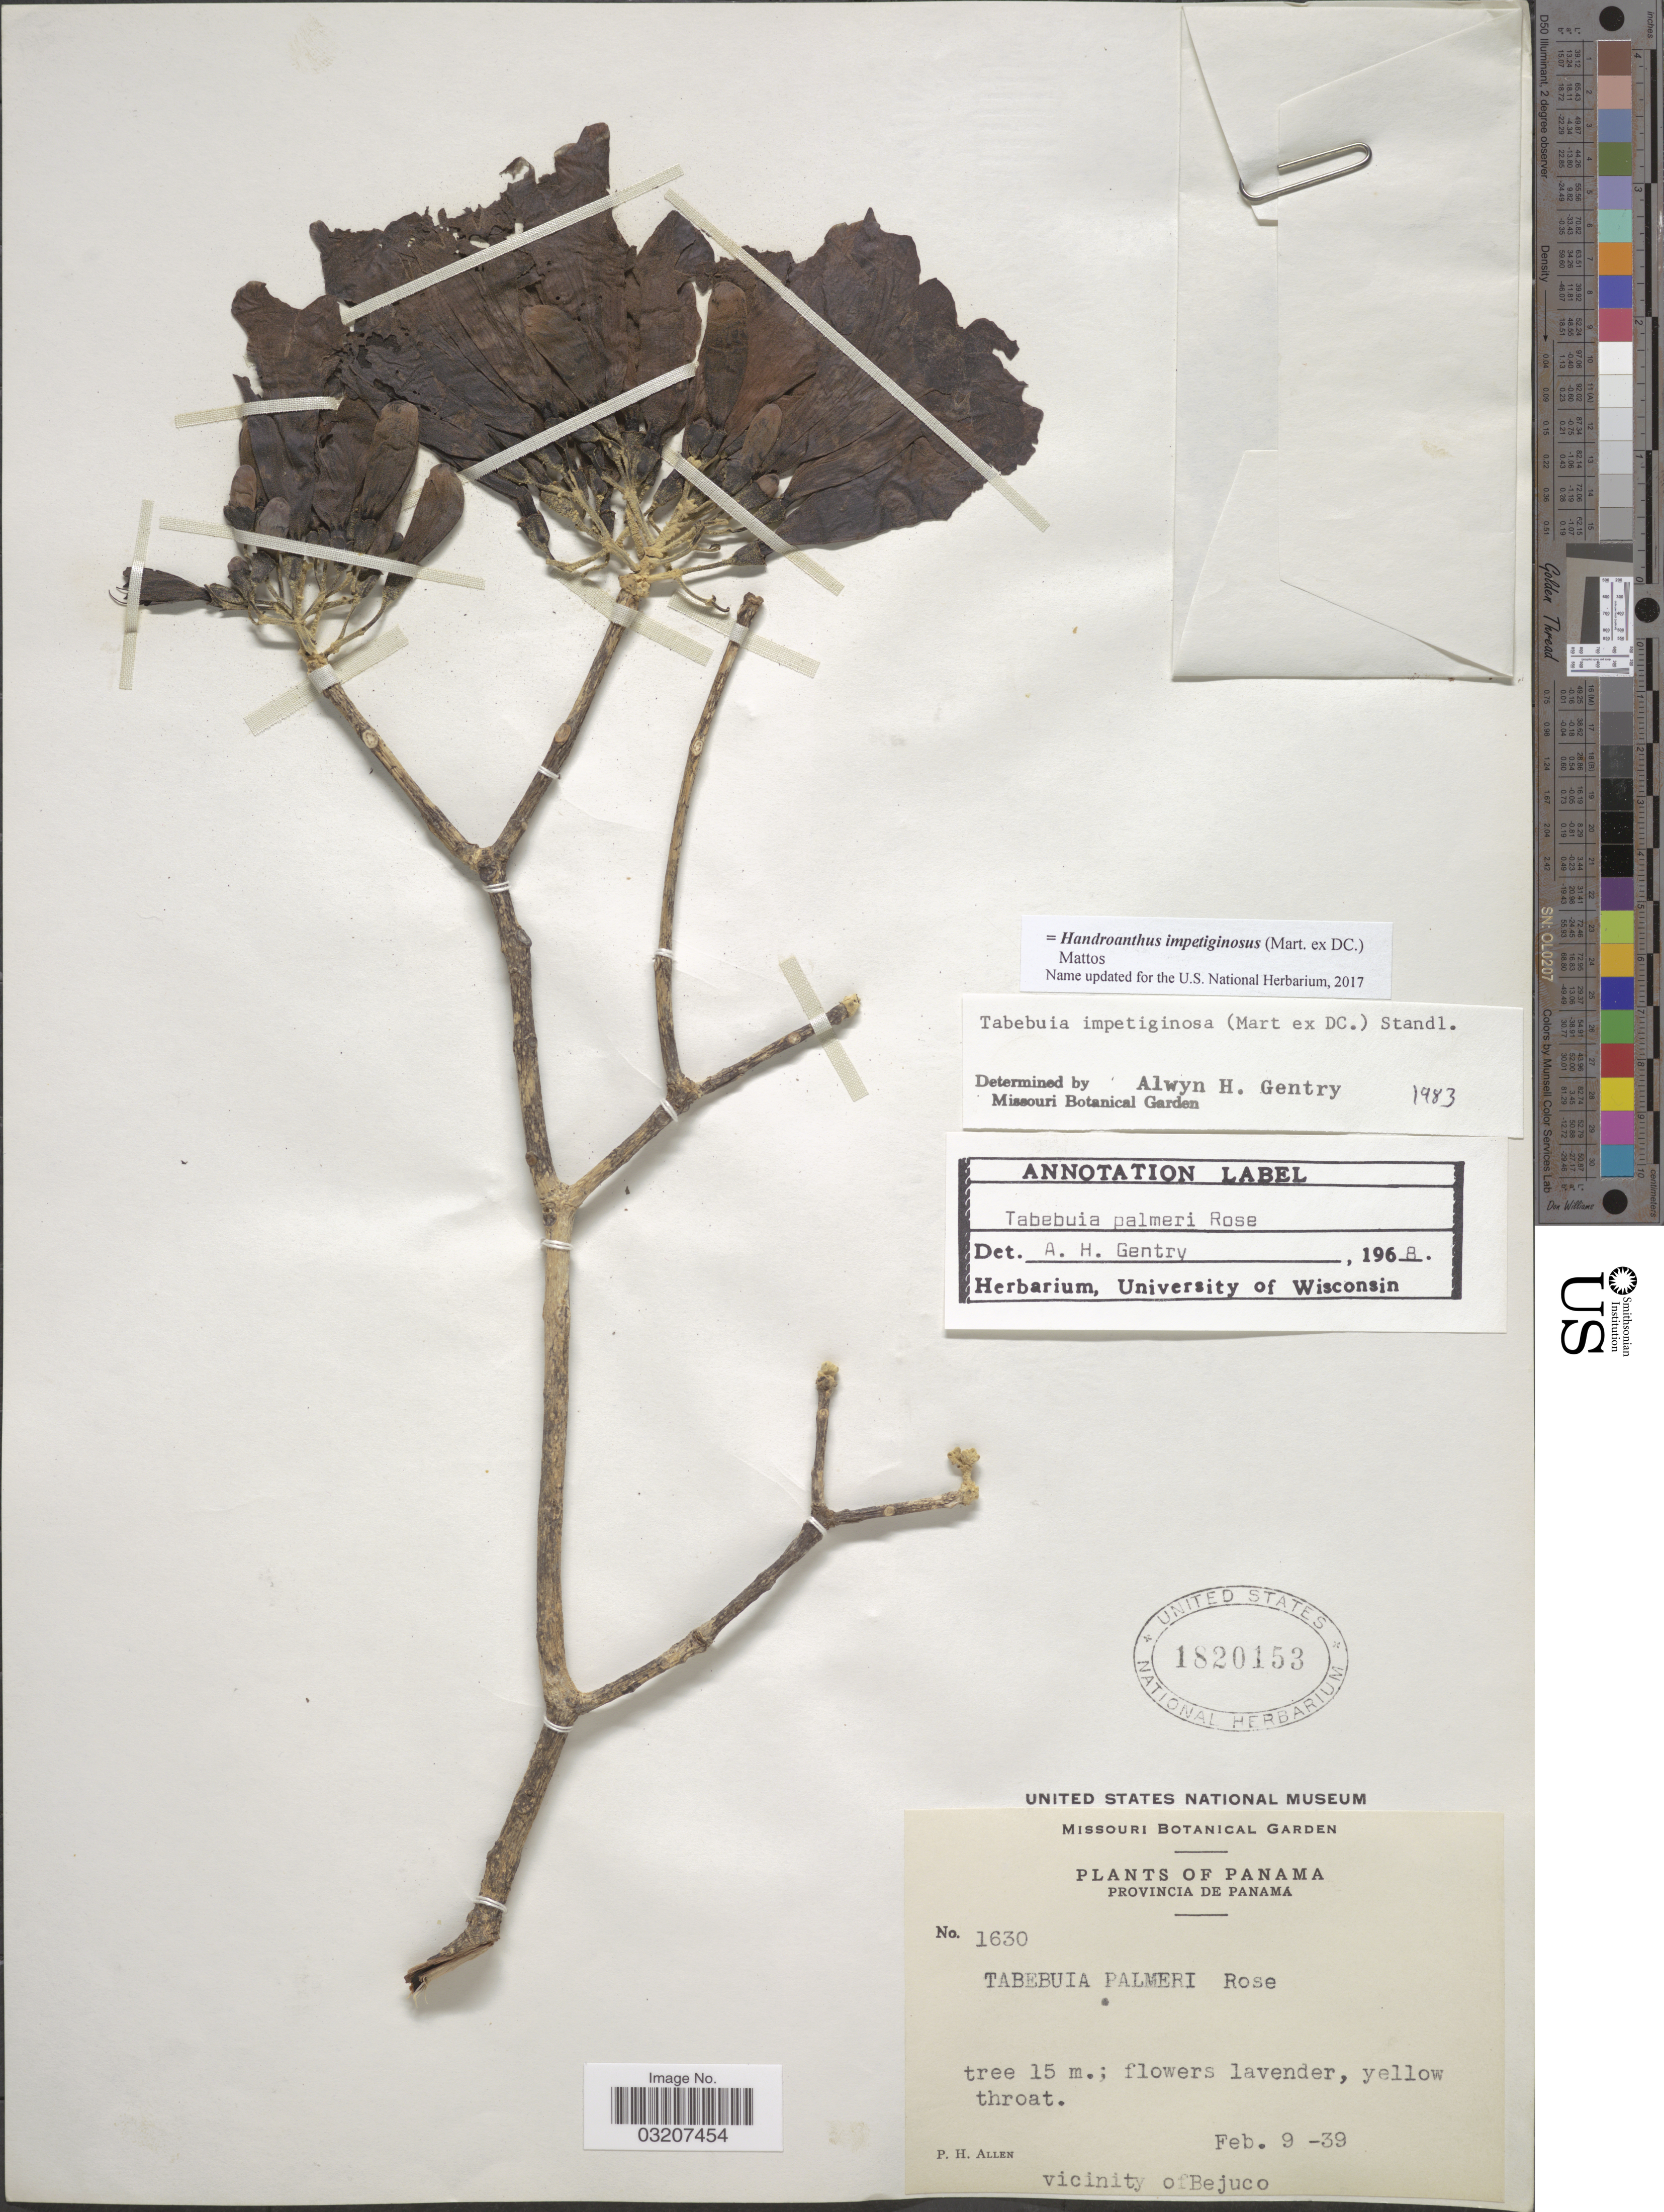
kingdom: Plantae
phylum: Tracheophyta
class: Magnoliopsida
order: Lamiales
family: Bignoniaceae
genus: Handroanthus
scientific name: Handroanthus impetiginosus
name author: (Mart. ex DC.) Mattos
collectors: P. H. Allen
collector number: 1630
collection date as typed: Transcribed d/m/y: 9/2/39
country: Panama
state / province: Panamá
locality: Vicinity of Bejuco.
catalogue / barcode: US 1820153